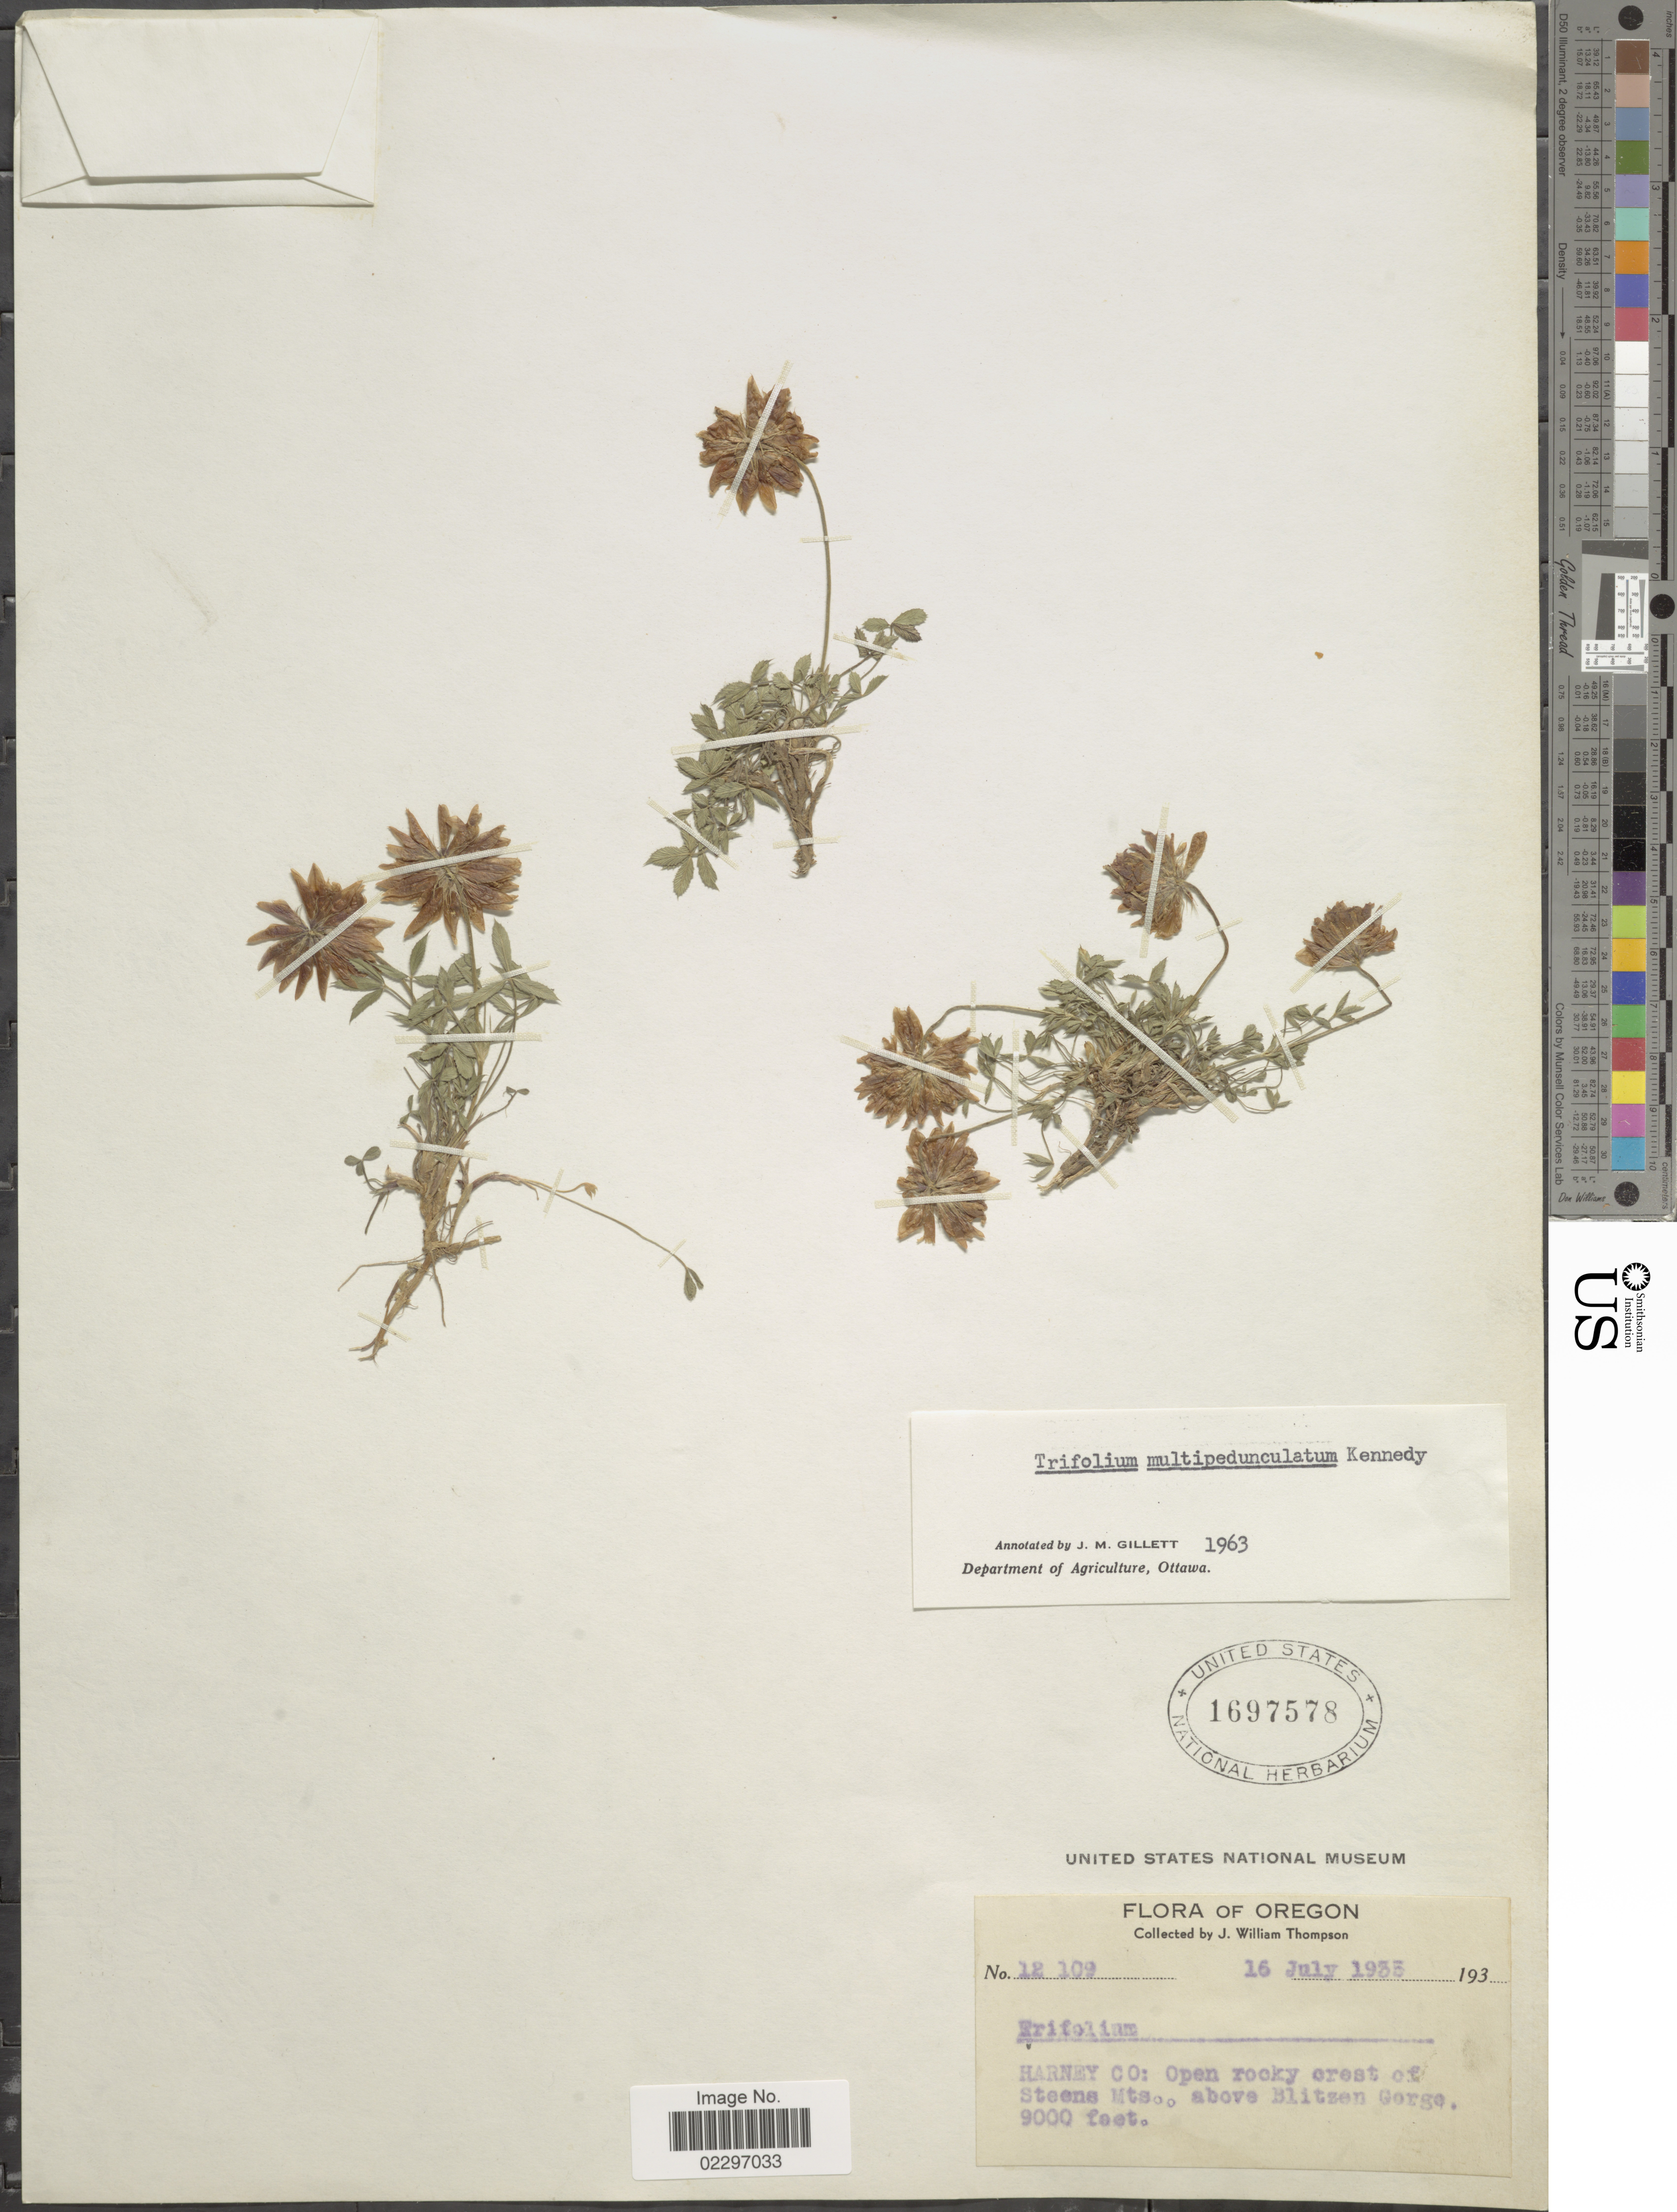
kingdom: Plantae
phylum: Tracheophyta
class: Magnoliopsida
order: Fabales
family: Fabaceae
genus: Trifolium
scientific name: Trifolium longipes subsp. multipedunculatum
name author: (P.B. Kenn.) J.M. Gillett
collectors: J. W. Thompson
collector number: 12109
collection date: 1935-07-16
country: United States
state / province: Oregon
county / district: Harney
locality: Harney Co: Open rocky crest of Steens Mts., above Blitzen Gorge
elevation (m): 2743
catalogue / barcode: US 1697578